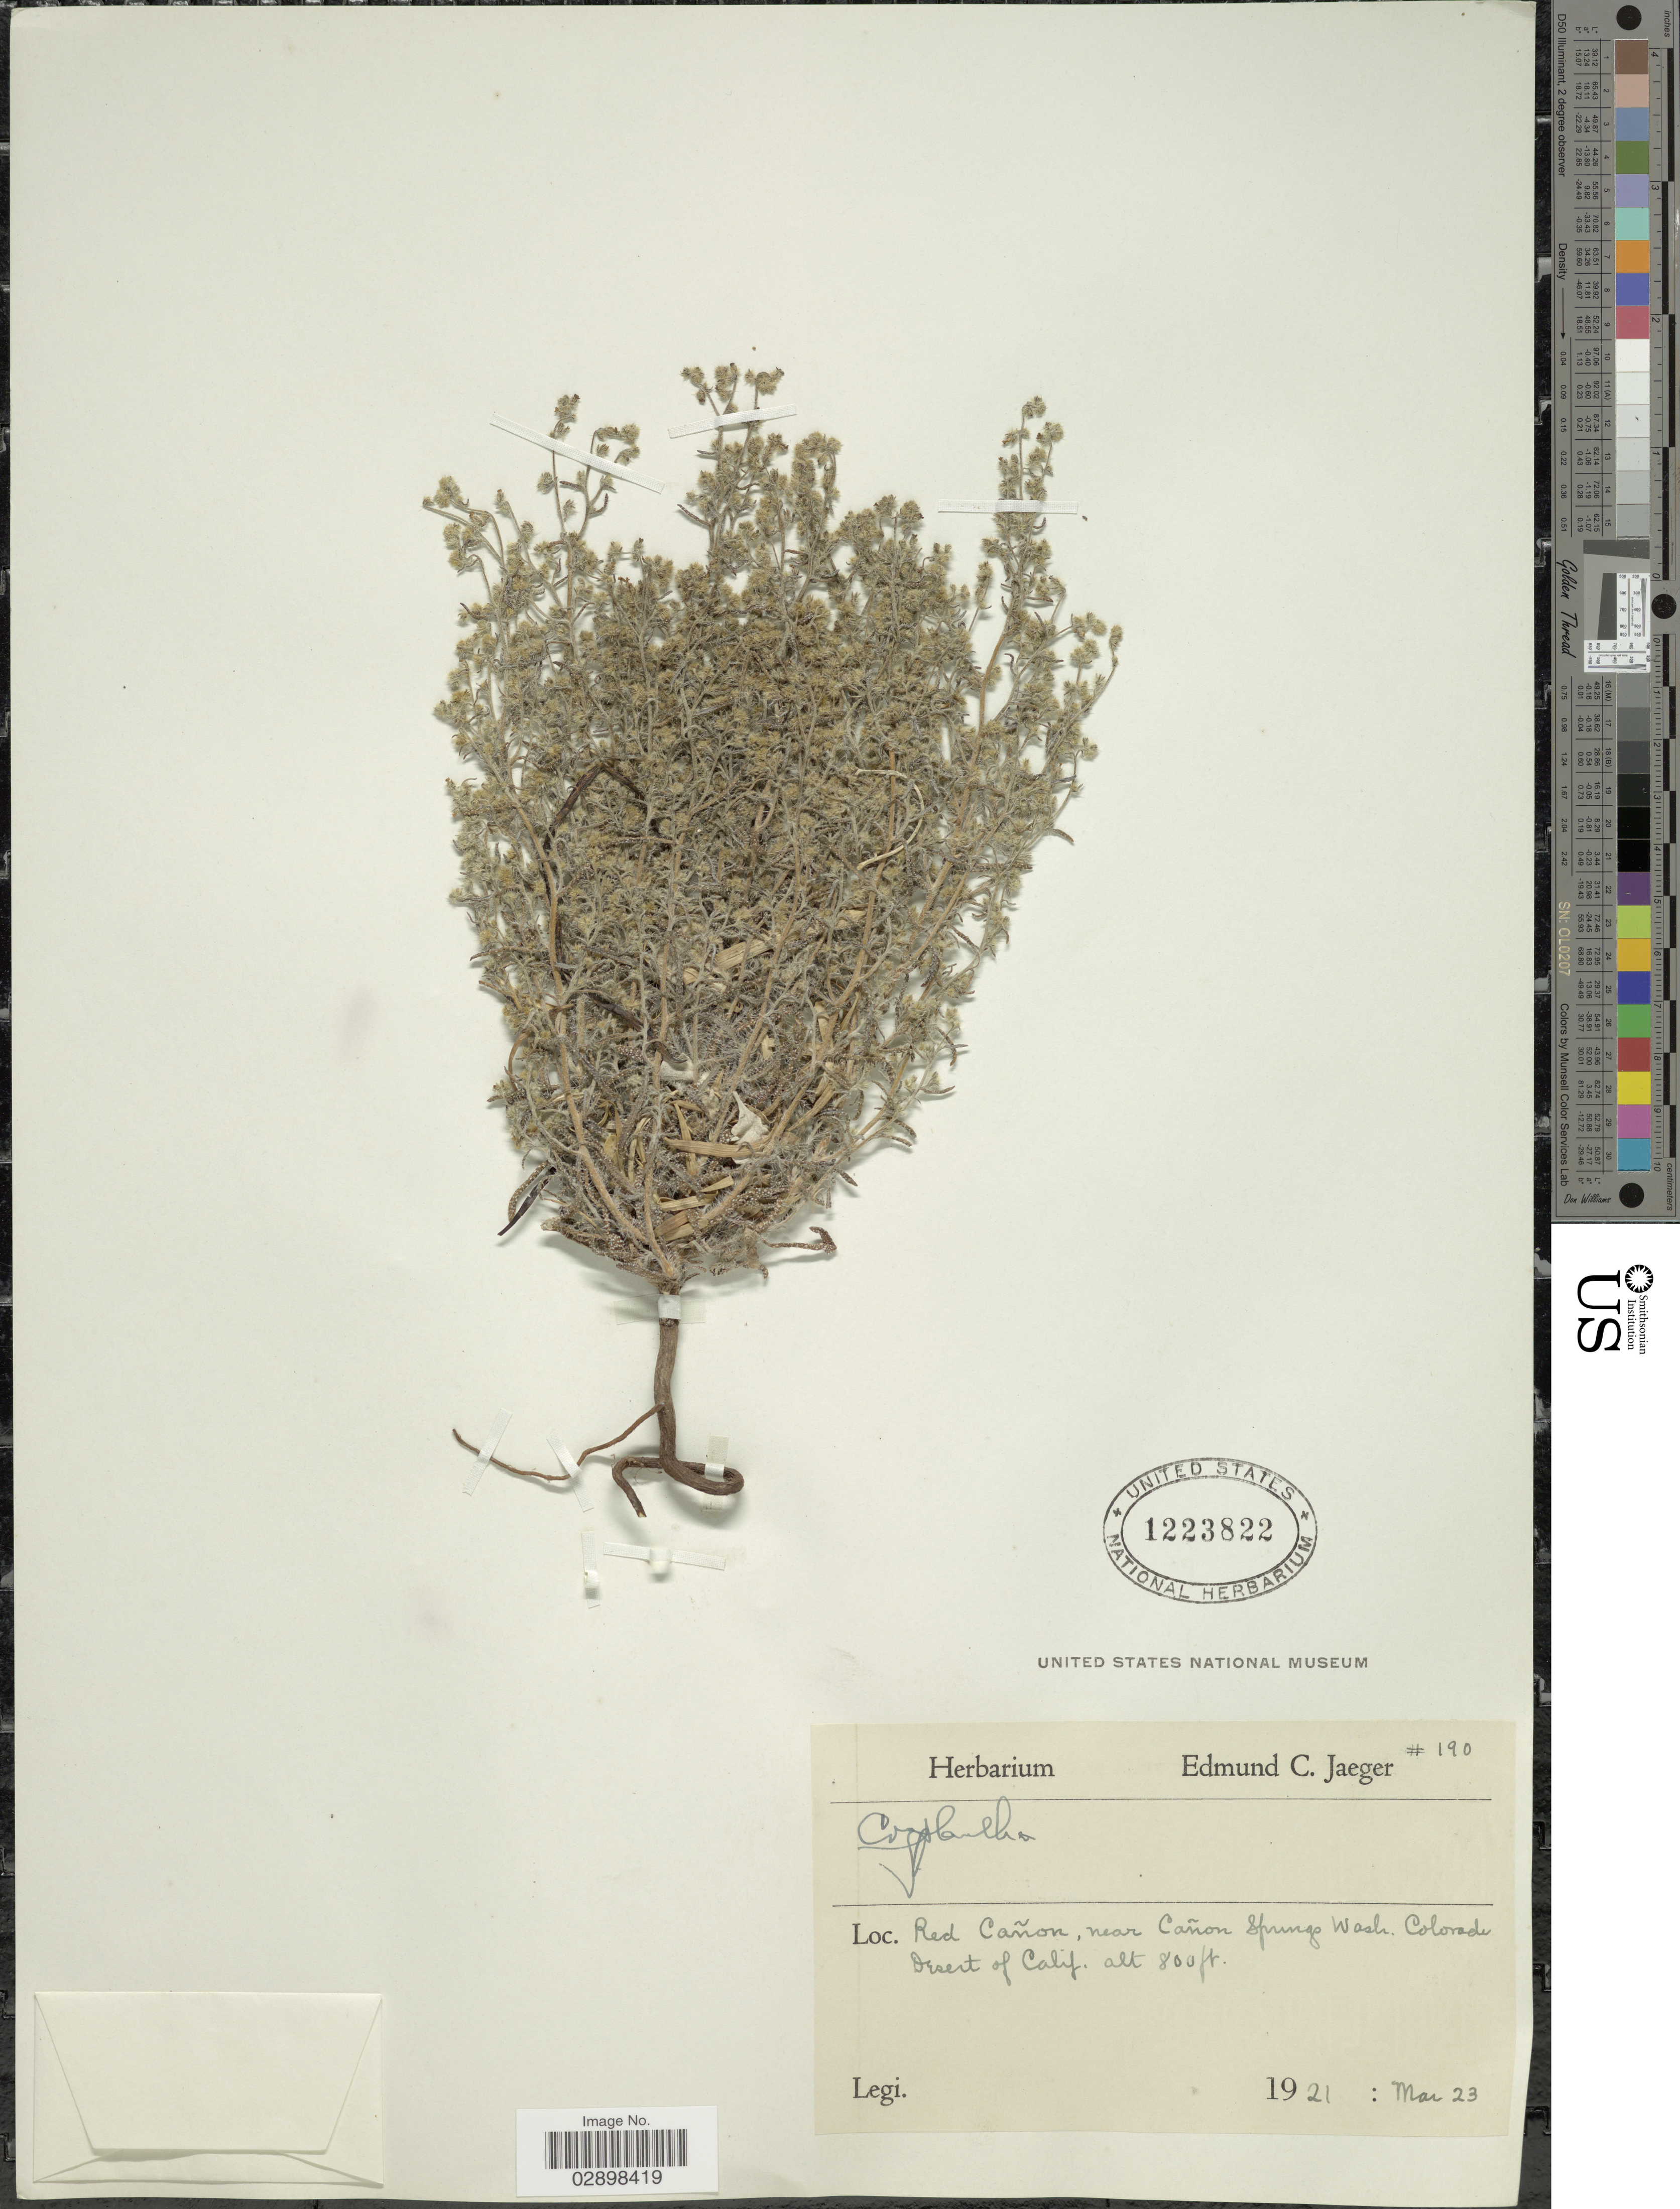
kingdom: Plantae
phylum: Tracheophyta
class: Magnoliopsida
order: Boraginales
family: Boraginaceae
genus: Cryptantha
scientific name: Cryptantha sp.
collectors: ex herb. E.C. Jaeger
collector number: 190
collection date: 1921-03-23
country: United States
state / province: California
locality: Red Cañon, near Cañon Springs Wash. Colorado Desert of Calif.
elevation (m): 244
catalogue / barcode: US 1223822